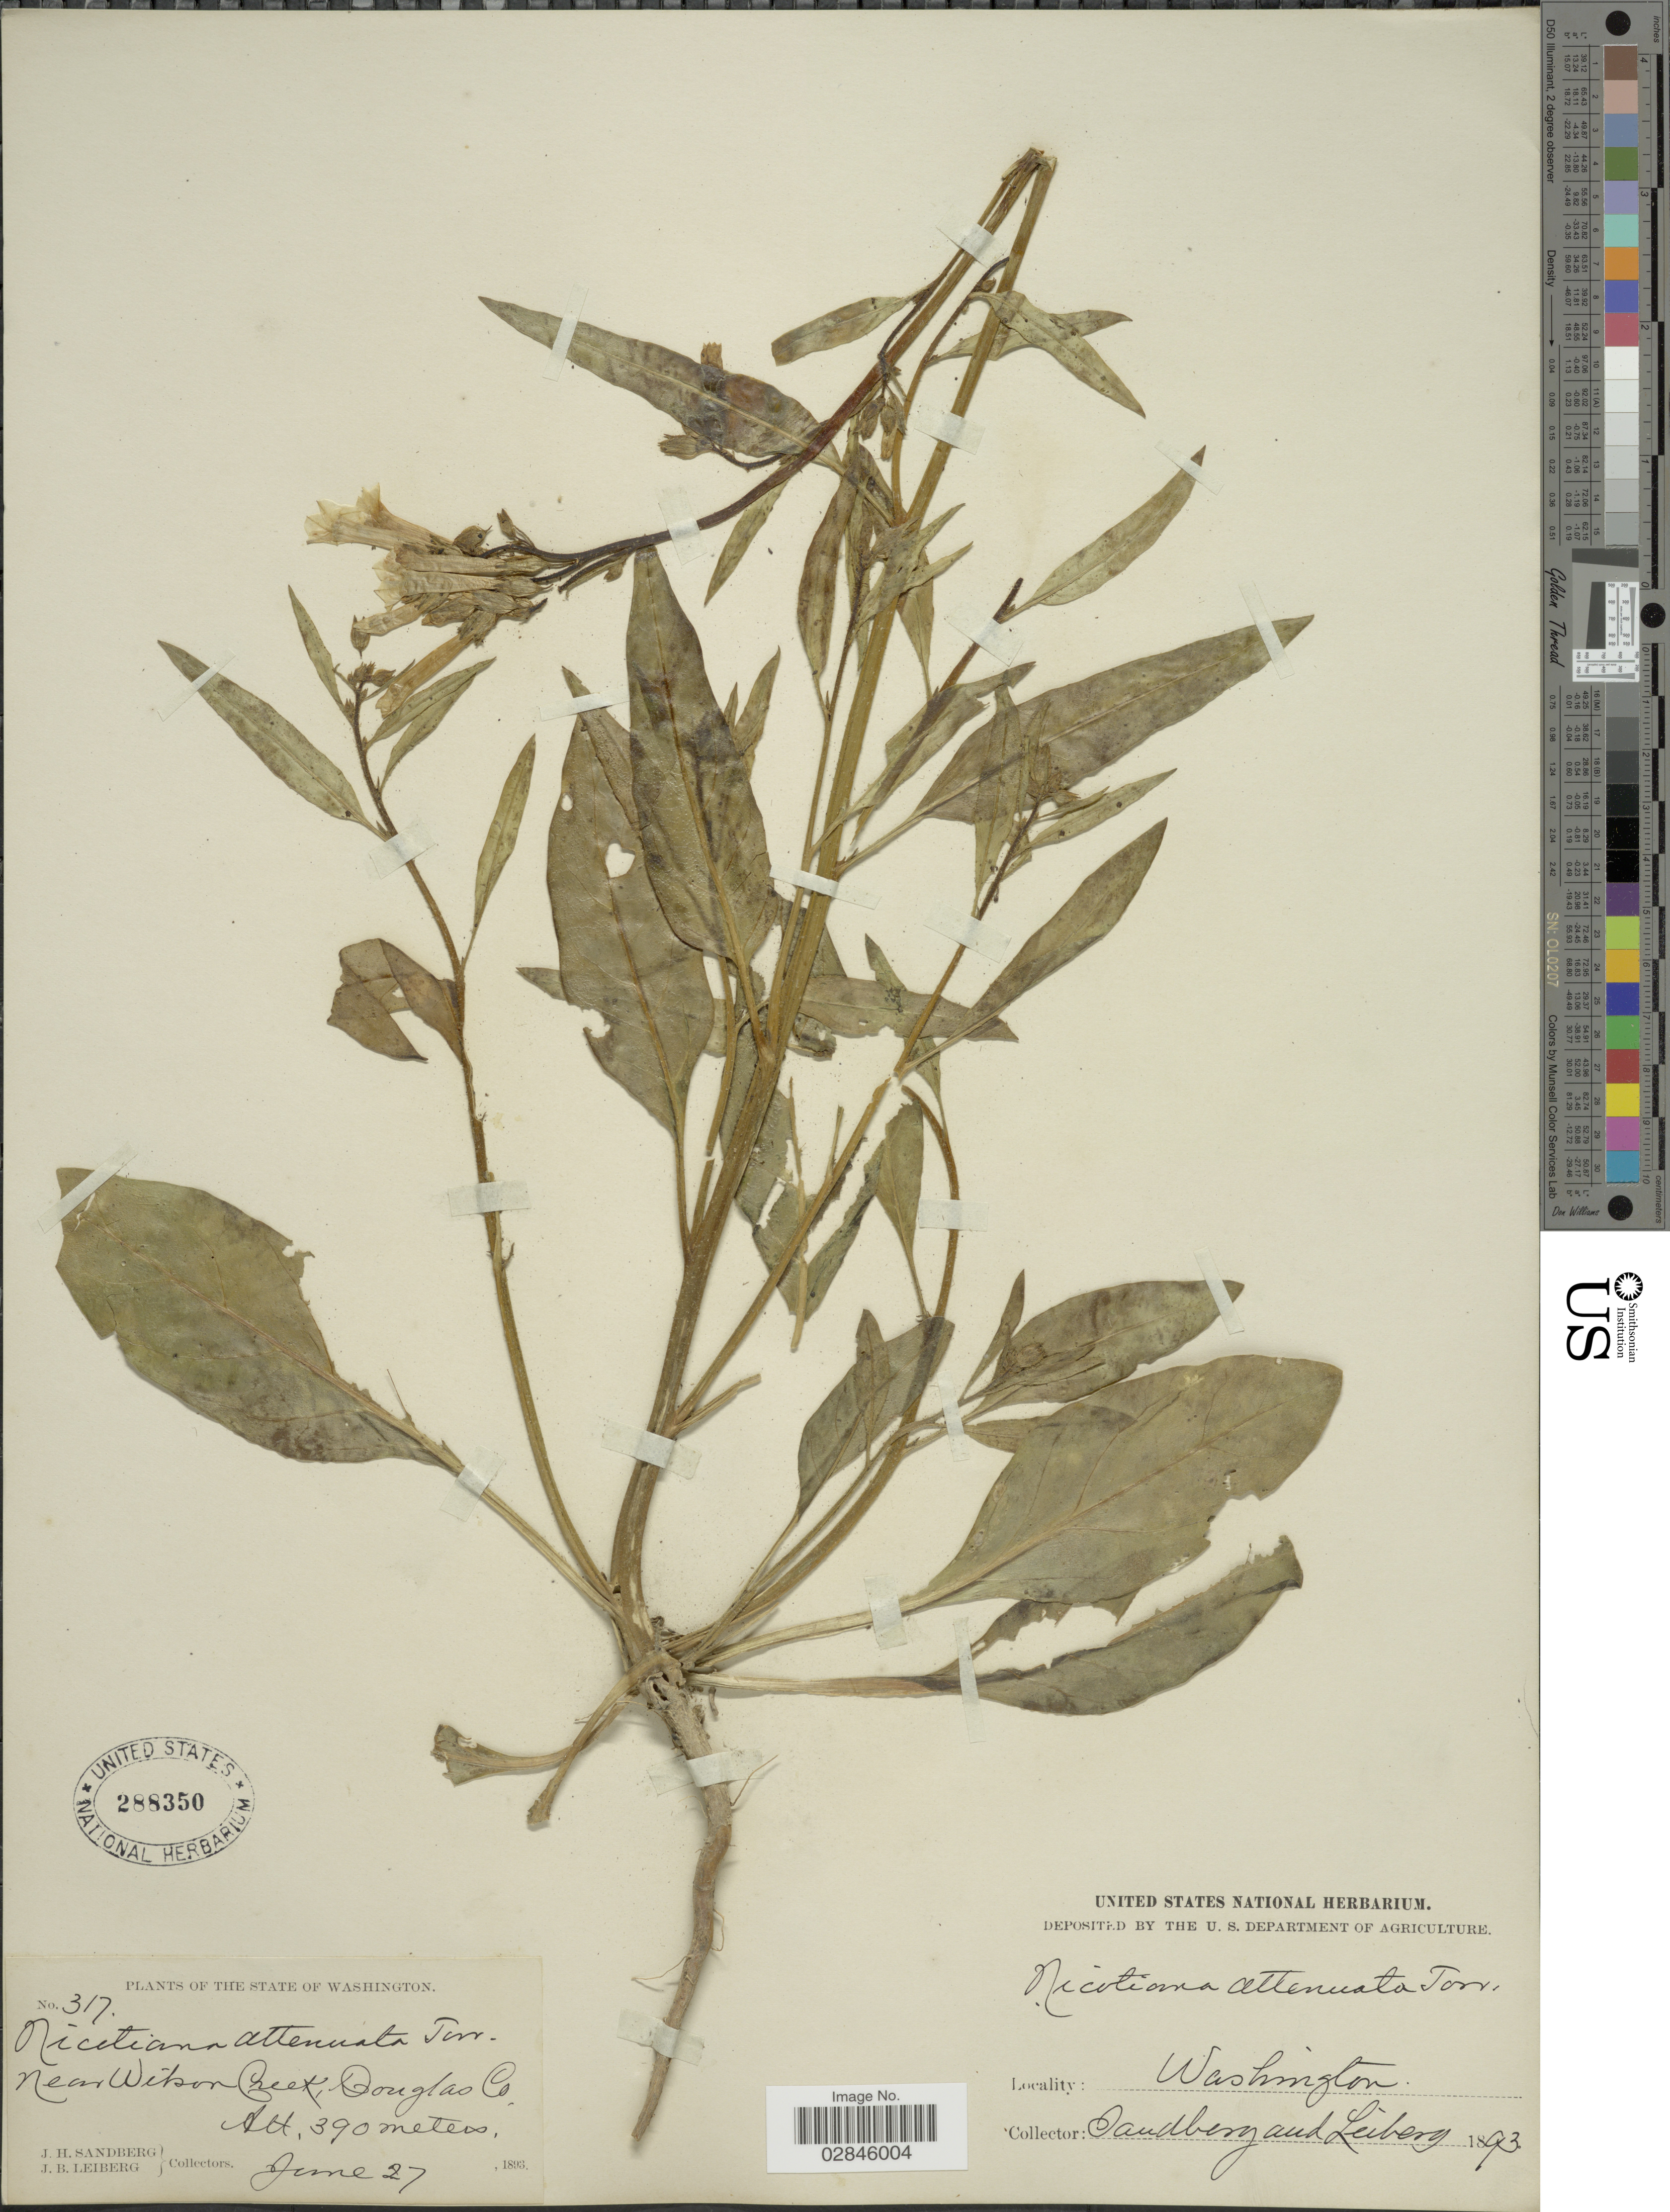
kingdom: Plantae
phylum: Tracheophyta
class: Magnoliopsida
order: Solanales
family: Solanaceae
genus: Nicotiana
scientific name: Nicotiana attenuata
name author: Torr. ex S. Watson in C. King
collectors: J. H. Sandberg & J. B. Leiberg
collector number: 317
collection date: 1893-06-27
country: United States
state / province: Washington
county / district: Douglas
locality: Near Wilson Creek, Douglas Co.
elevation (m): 390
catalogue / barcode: US 288350